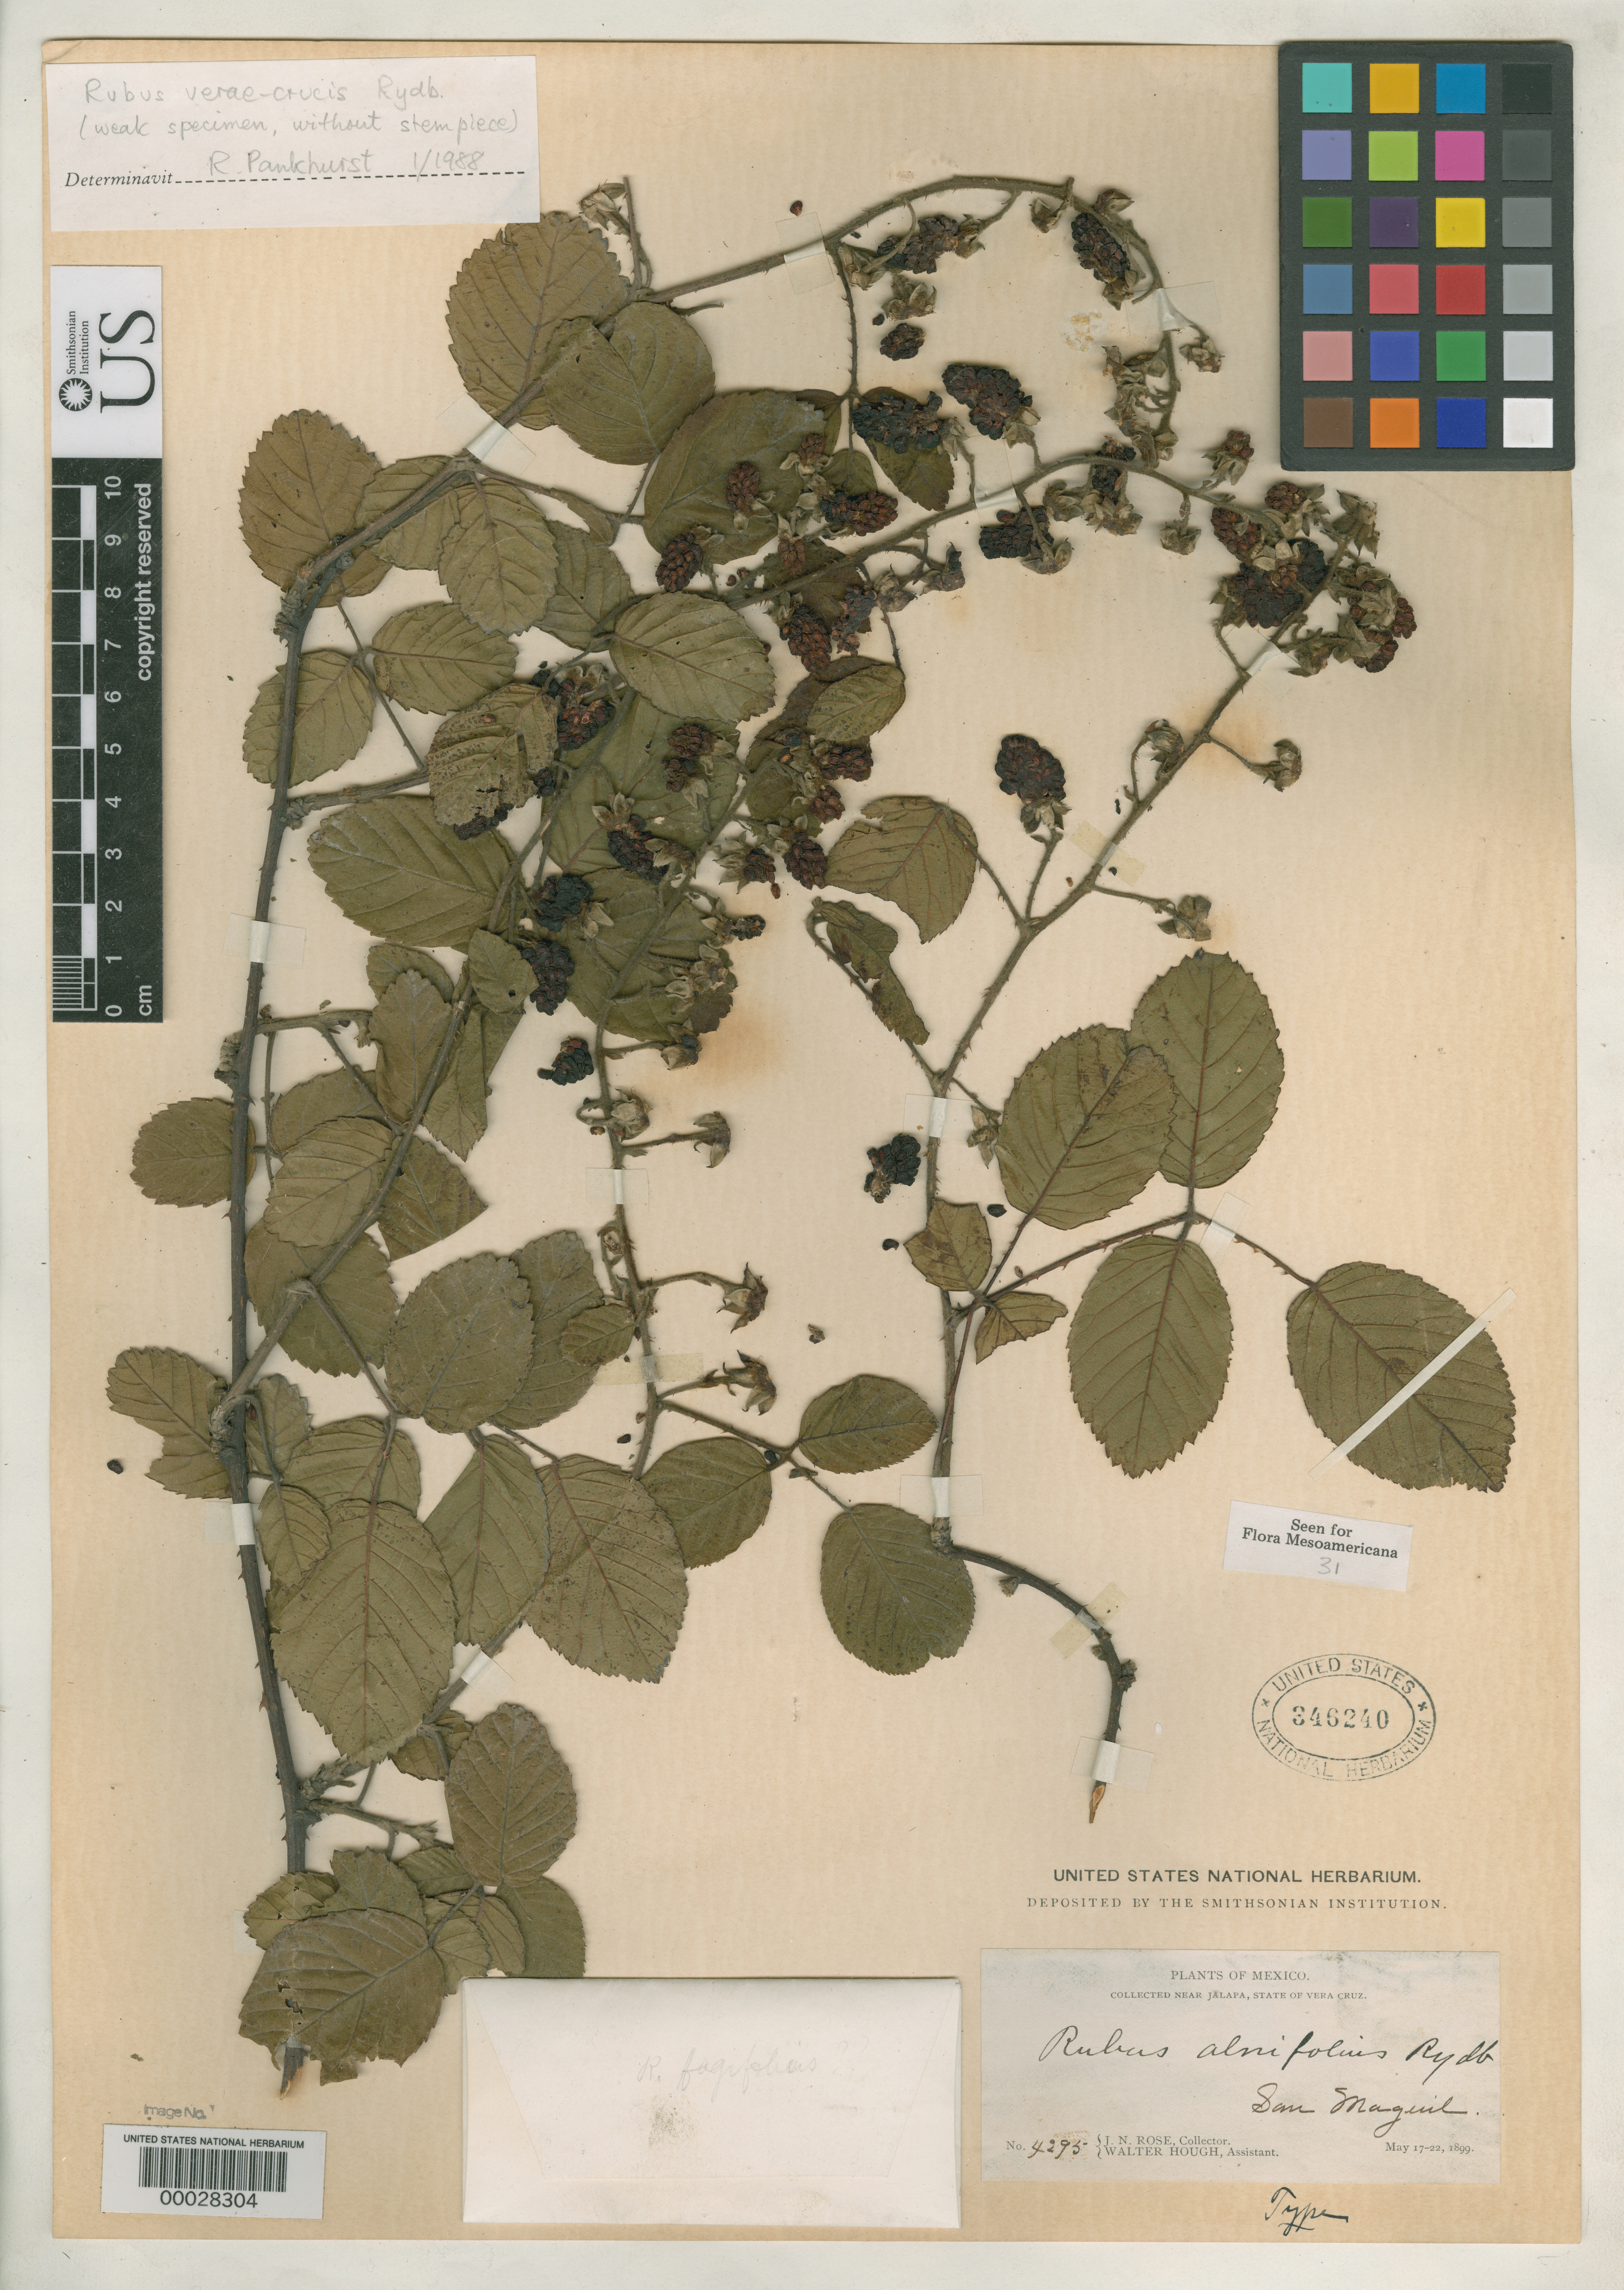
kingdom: Plantae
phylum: Tracheophyta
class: Magnoliopsida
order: Rosales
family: Rosaceae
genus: Rubus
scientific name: Rubus alnifolius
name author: Rydb.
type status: Holotype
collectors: J. N. Rose & W. Hough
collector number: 4295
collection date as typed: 17 May 1899 to 22 May 1899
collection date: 1899-05-17/1899-05-22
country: Mexico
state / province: Veracruz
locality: San Miguel, near Jalapa.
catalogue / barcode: US 346240